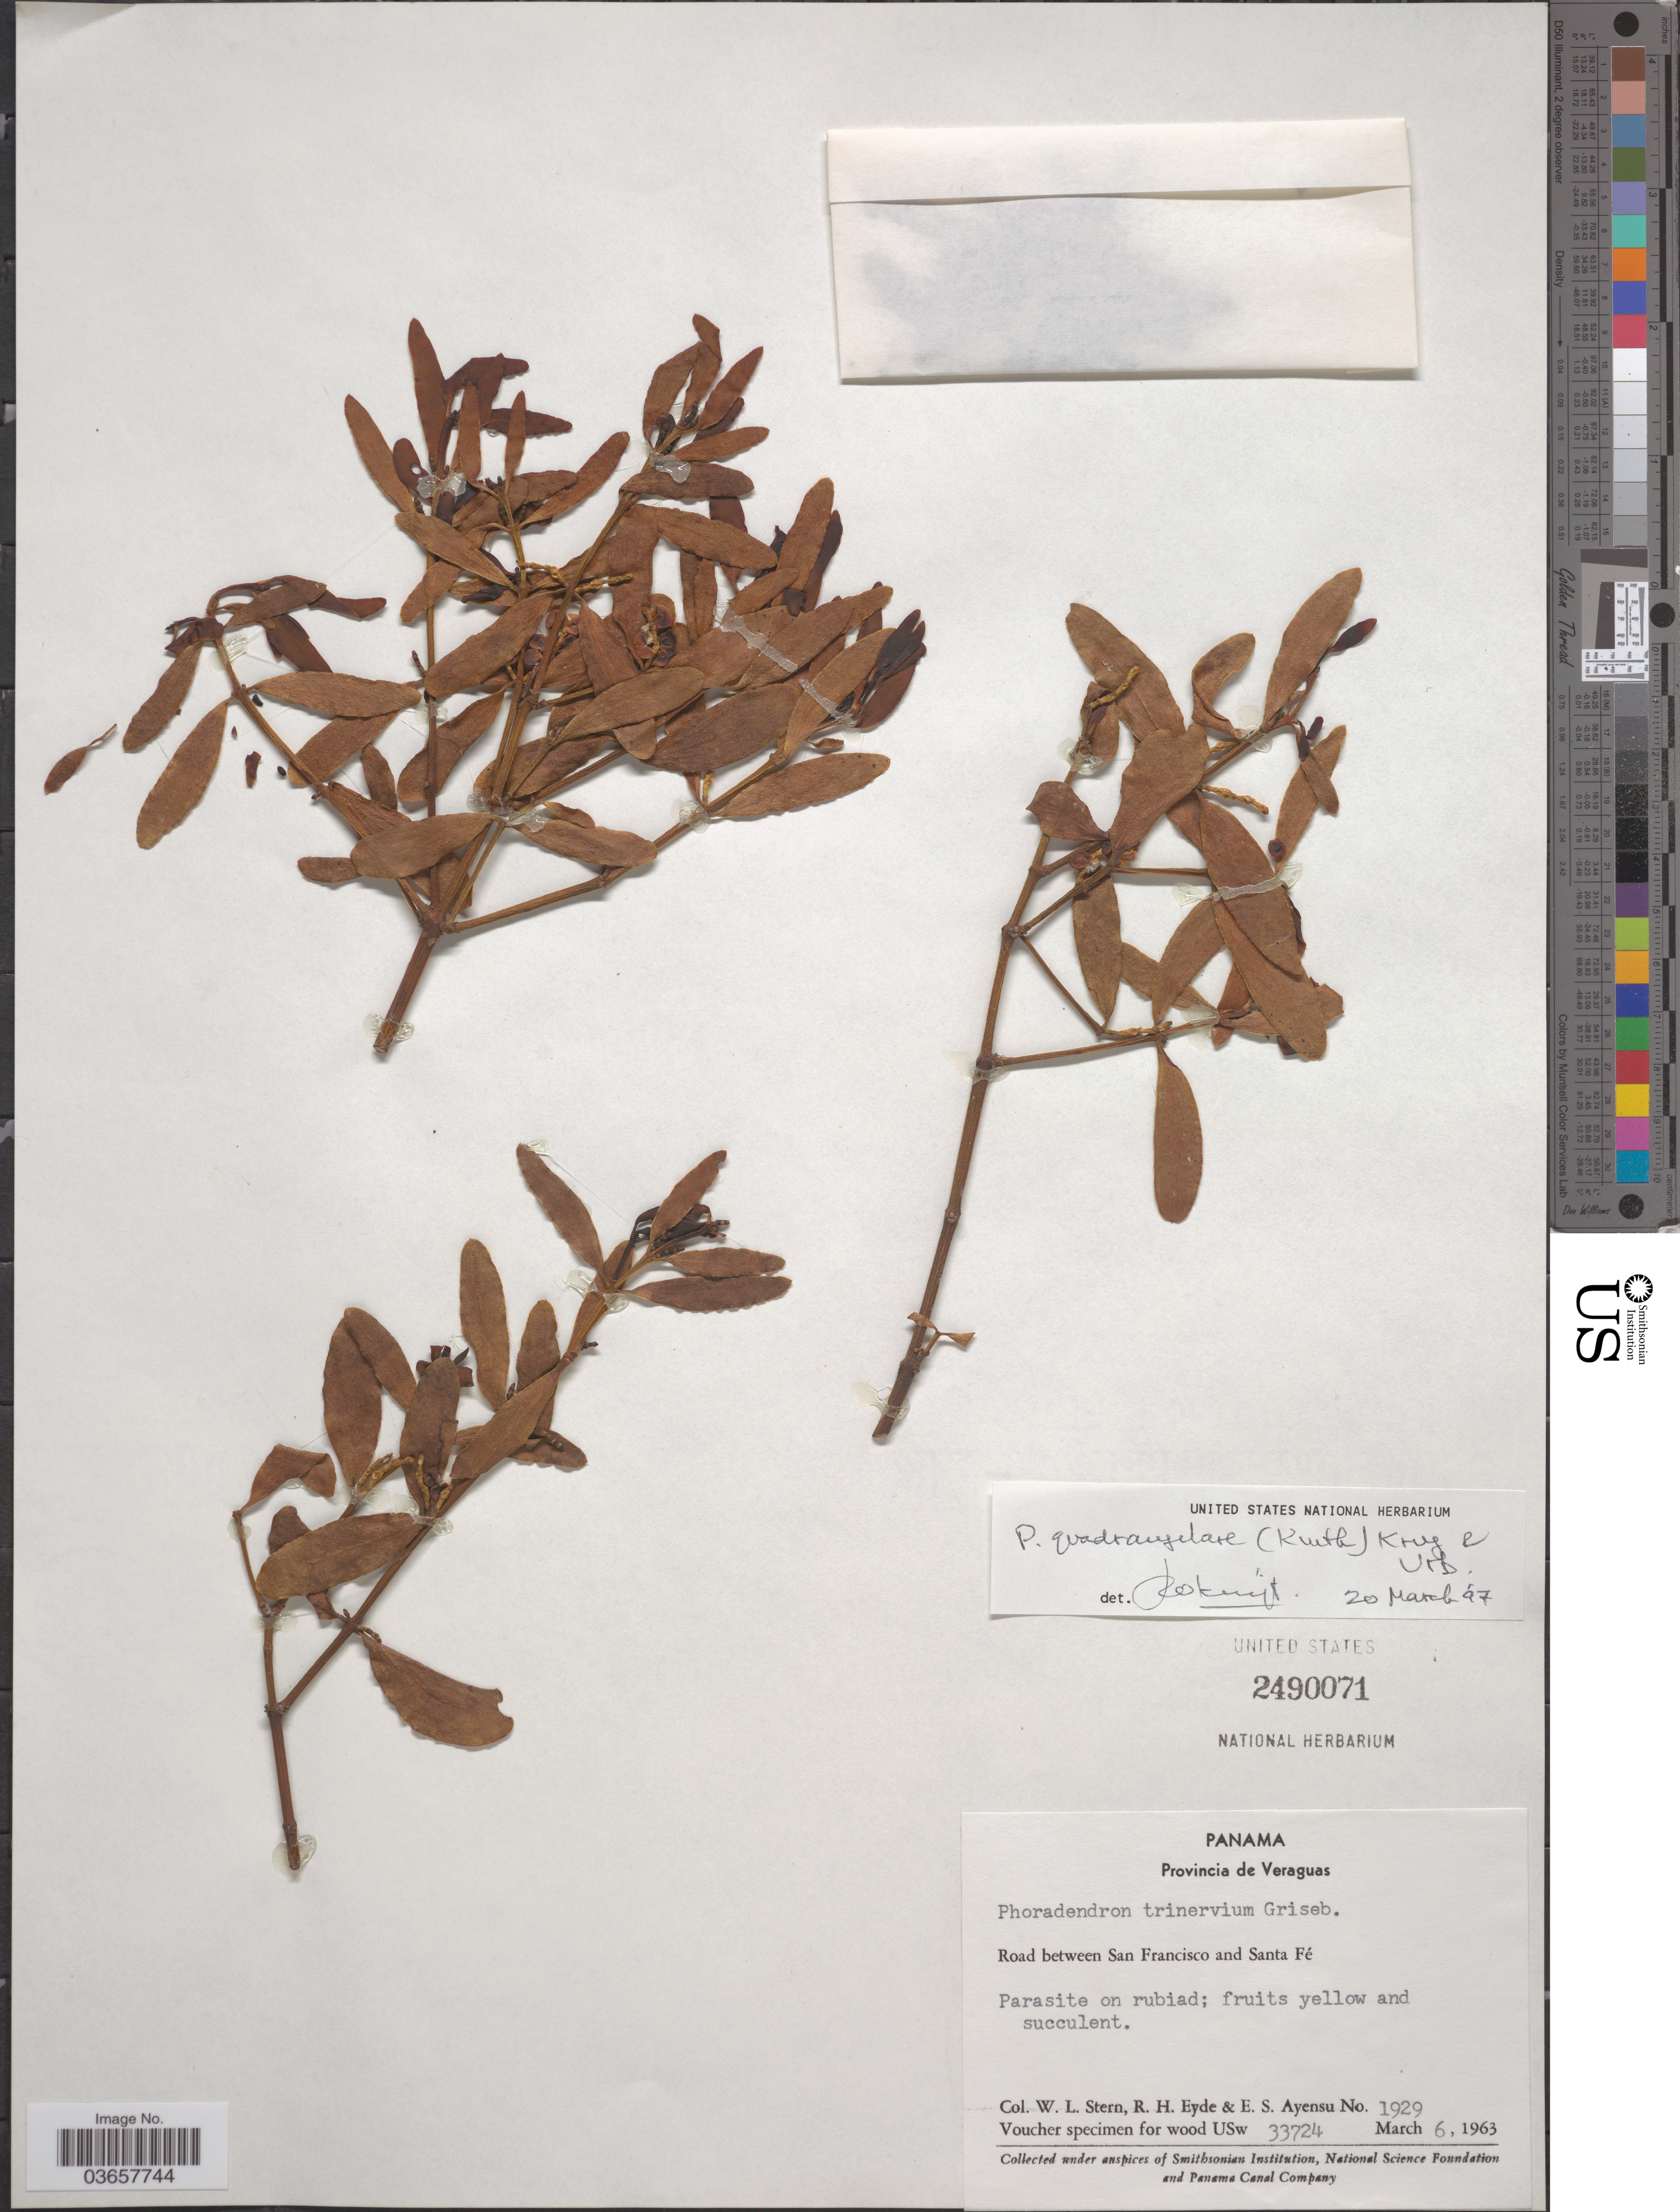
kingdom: Plantae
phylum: Tracheophyta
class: Magnoliopsida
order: Santalales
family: Viscaceae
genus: Phoradendron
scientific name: Phoradendron quadrangulare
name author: (Kunth) Griseb.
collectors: W. L. Stern, R. H. Eyde & E. S. Ayensu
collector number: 1929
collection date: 1963-03-06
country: Panama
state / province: Veraguas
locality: Road between San Francisco and Santa Fé.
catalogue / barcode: US 2490071